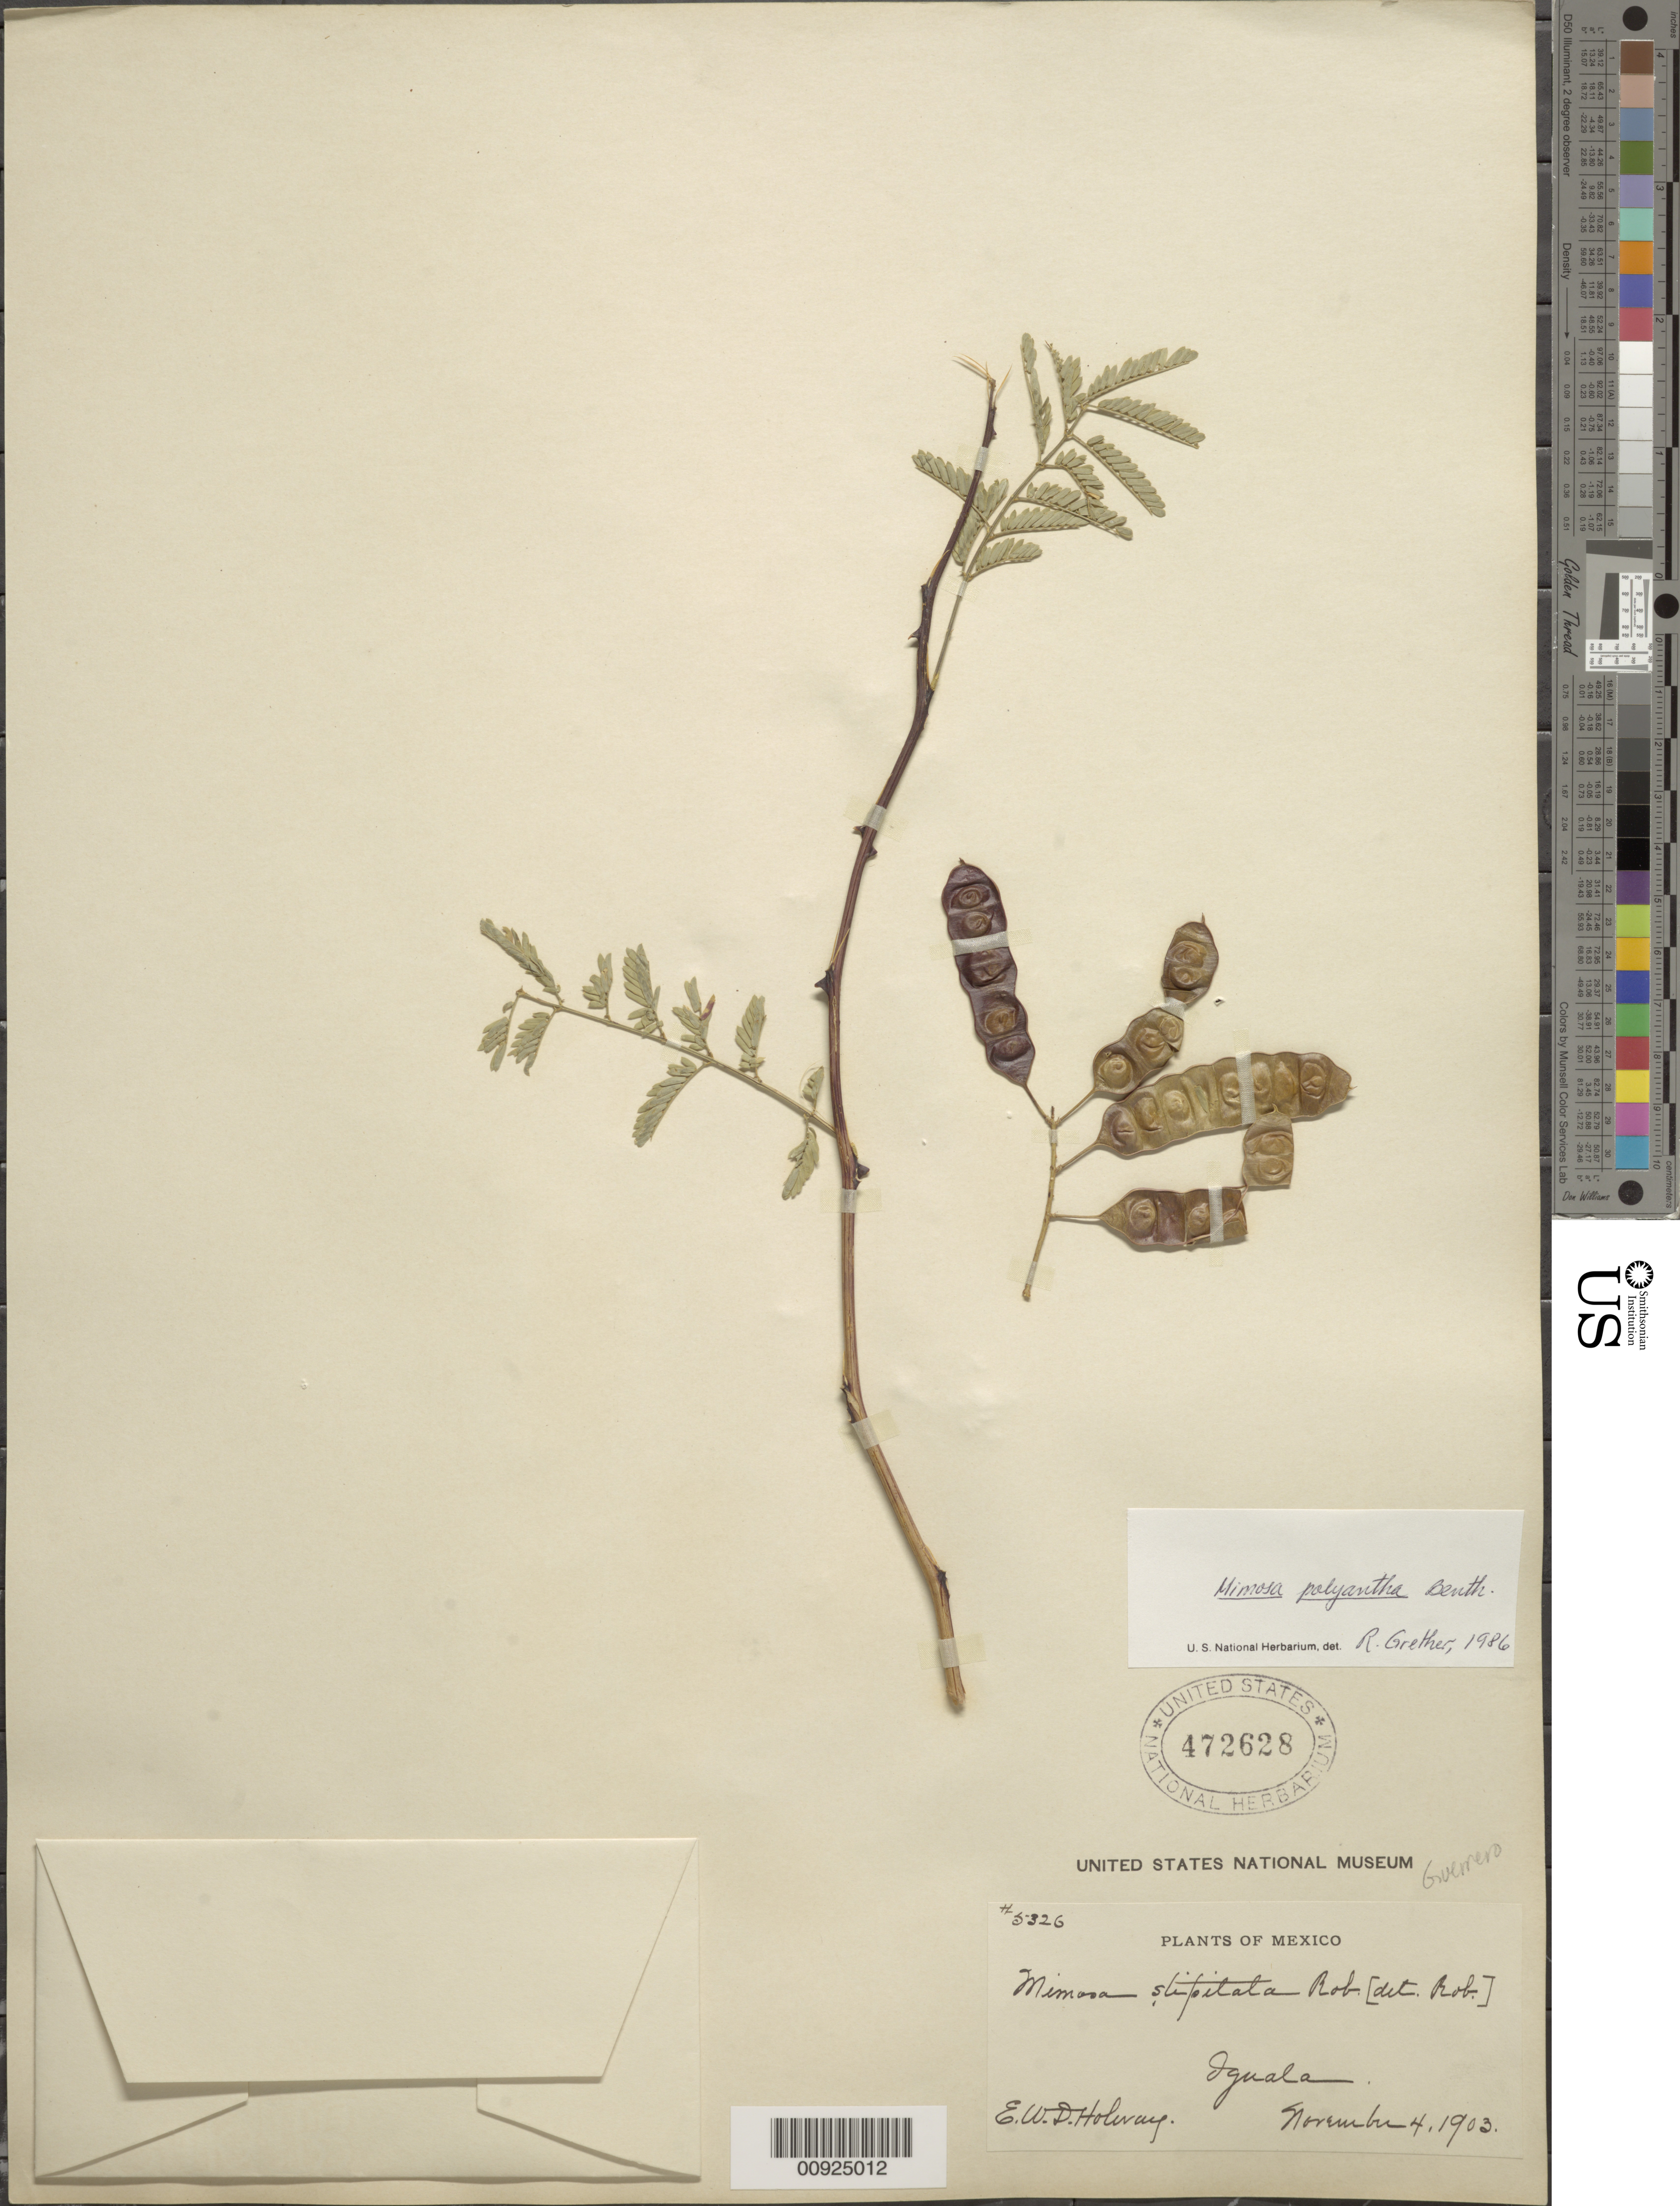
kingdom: Plantae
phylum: Tracheophyta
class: Magnoliopsida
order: Fabales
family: Fabaceae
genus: Mimosa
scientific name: Mimosa polyantha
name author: Benth.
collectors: E. W. D. Holway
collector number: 5326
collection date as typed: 04 Nov 1903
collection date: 1903-11-04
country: Mexico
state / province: Guerrero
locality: Iguala.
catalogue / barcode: US 472628